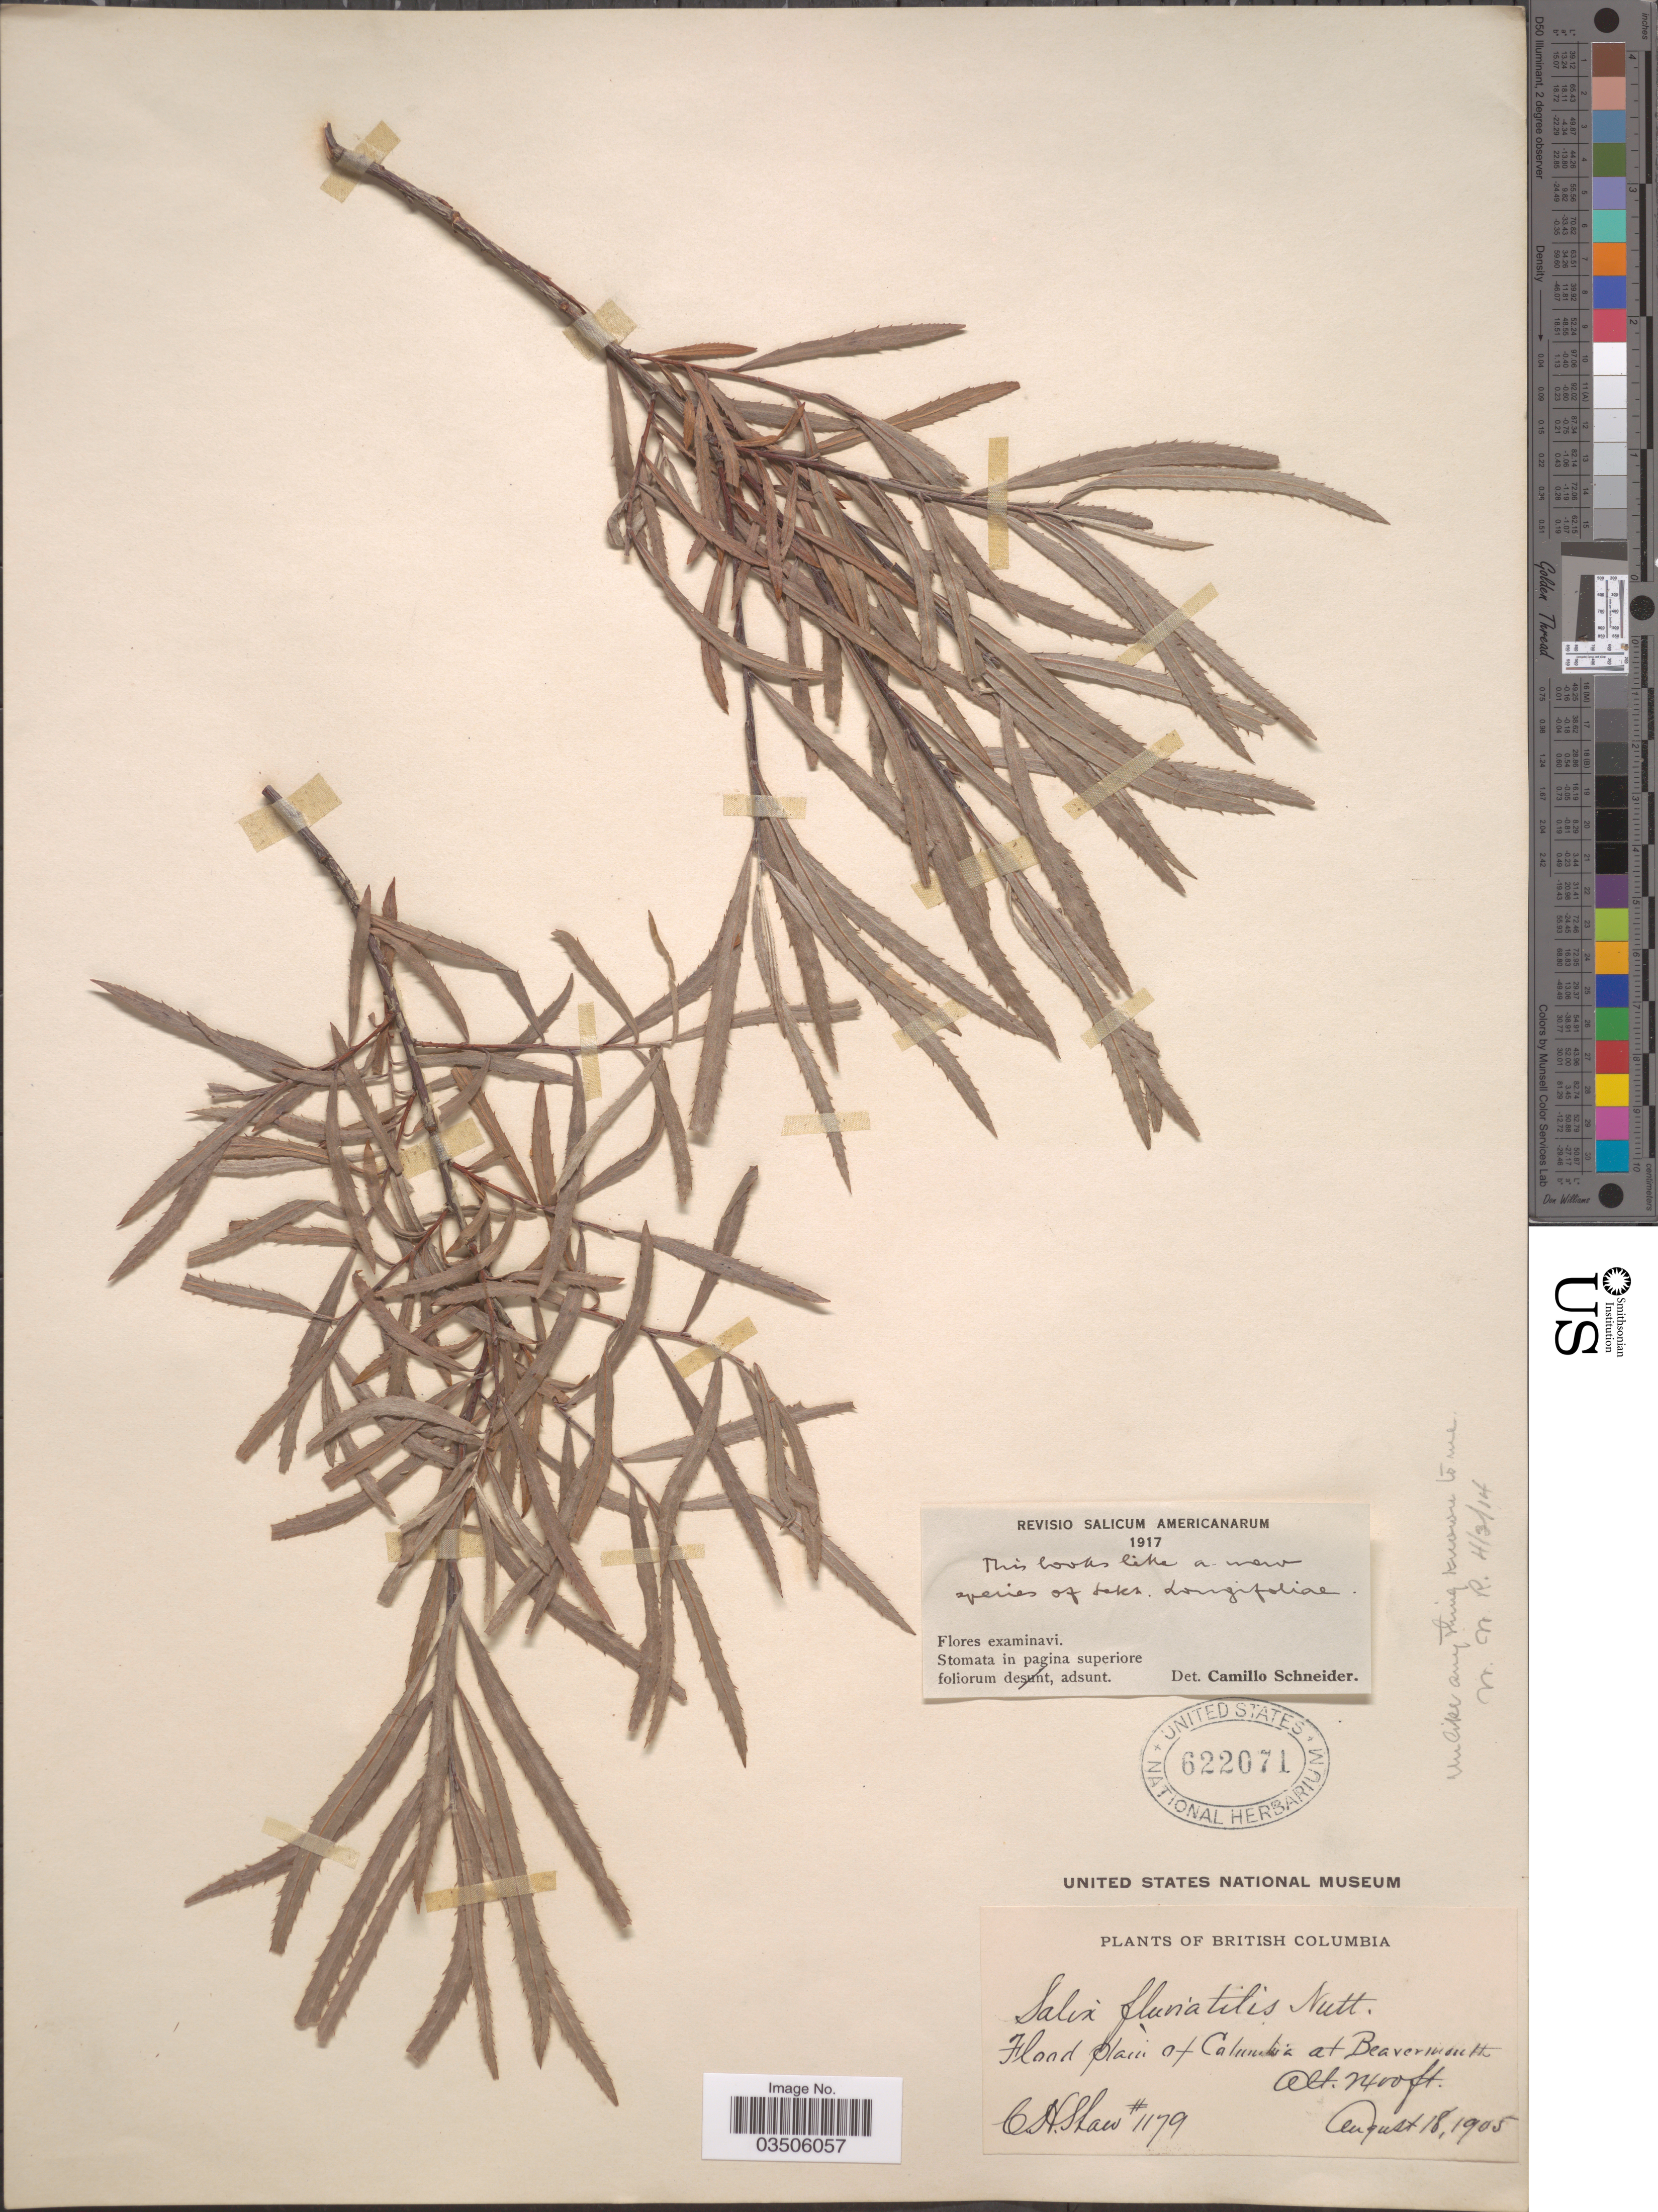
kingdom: Plantae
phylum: Tracheophyta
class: Magnoliopsida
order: Malpighiales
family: Salicaceae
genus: Salix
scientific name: Salix tenerrima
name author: (L.F. Hend.) A. Heller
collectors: C. H. Shaw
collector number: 1179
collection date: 1905-08-18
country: Canada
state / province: British Columbia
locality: Flood plain of Columbia at Beavermouth.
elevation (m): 732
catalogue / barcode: US 622071